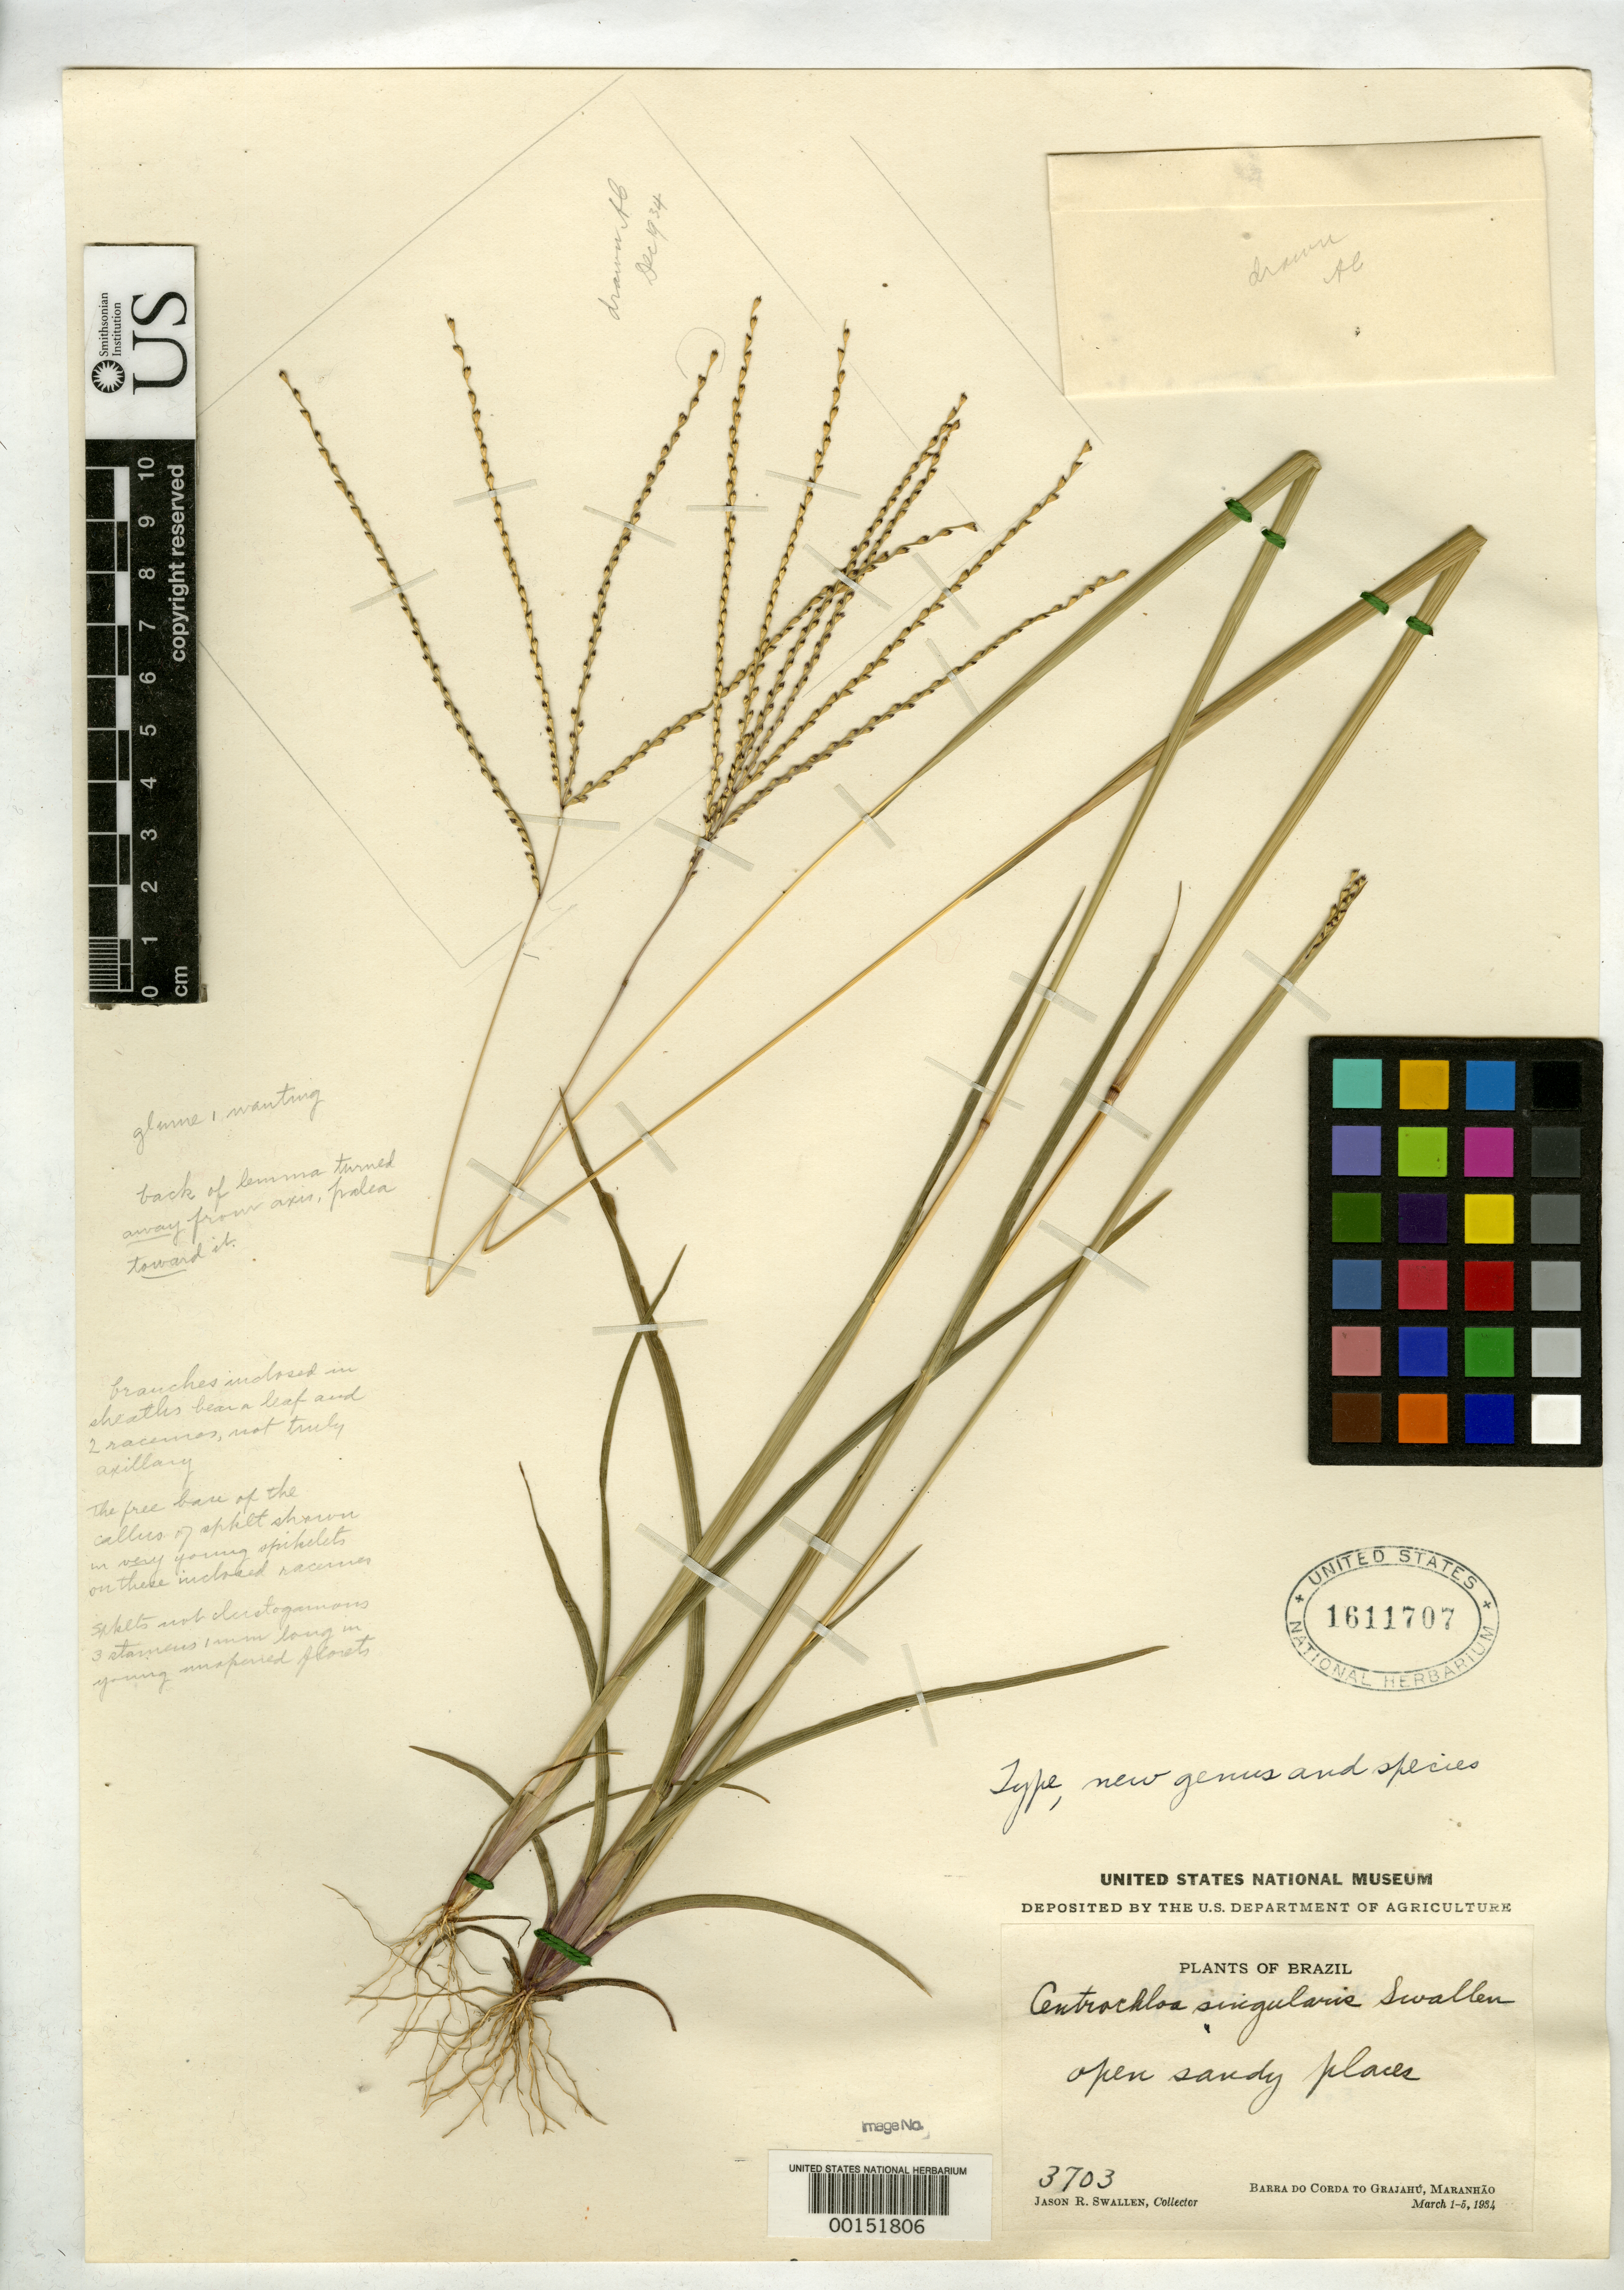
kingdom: Plantae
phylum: Tracheophyta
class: Liliopsida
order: Poales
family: Poaceae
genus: Centrochloa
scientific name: Centrochloa singularis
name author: Swallen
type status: Holotype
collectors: J. R. Swallen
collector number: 3703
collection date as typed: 04 Mar 1934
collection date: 1934-03-04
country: Brazil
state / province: Maranhão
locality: Barra do Corda to Grajahu.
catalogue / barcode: US 1611707